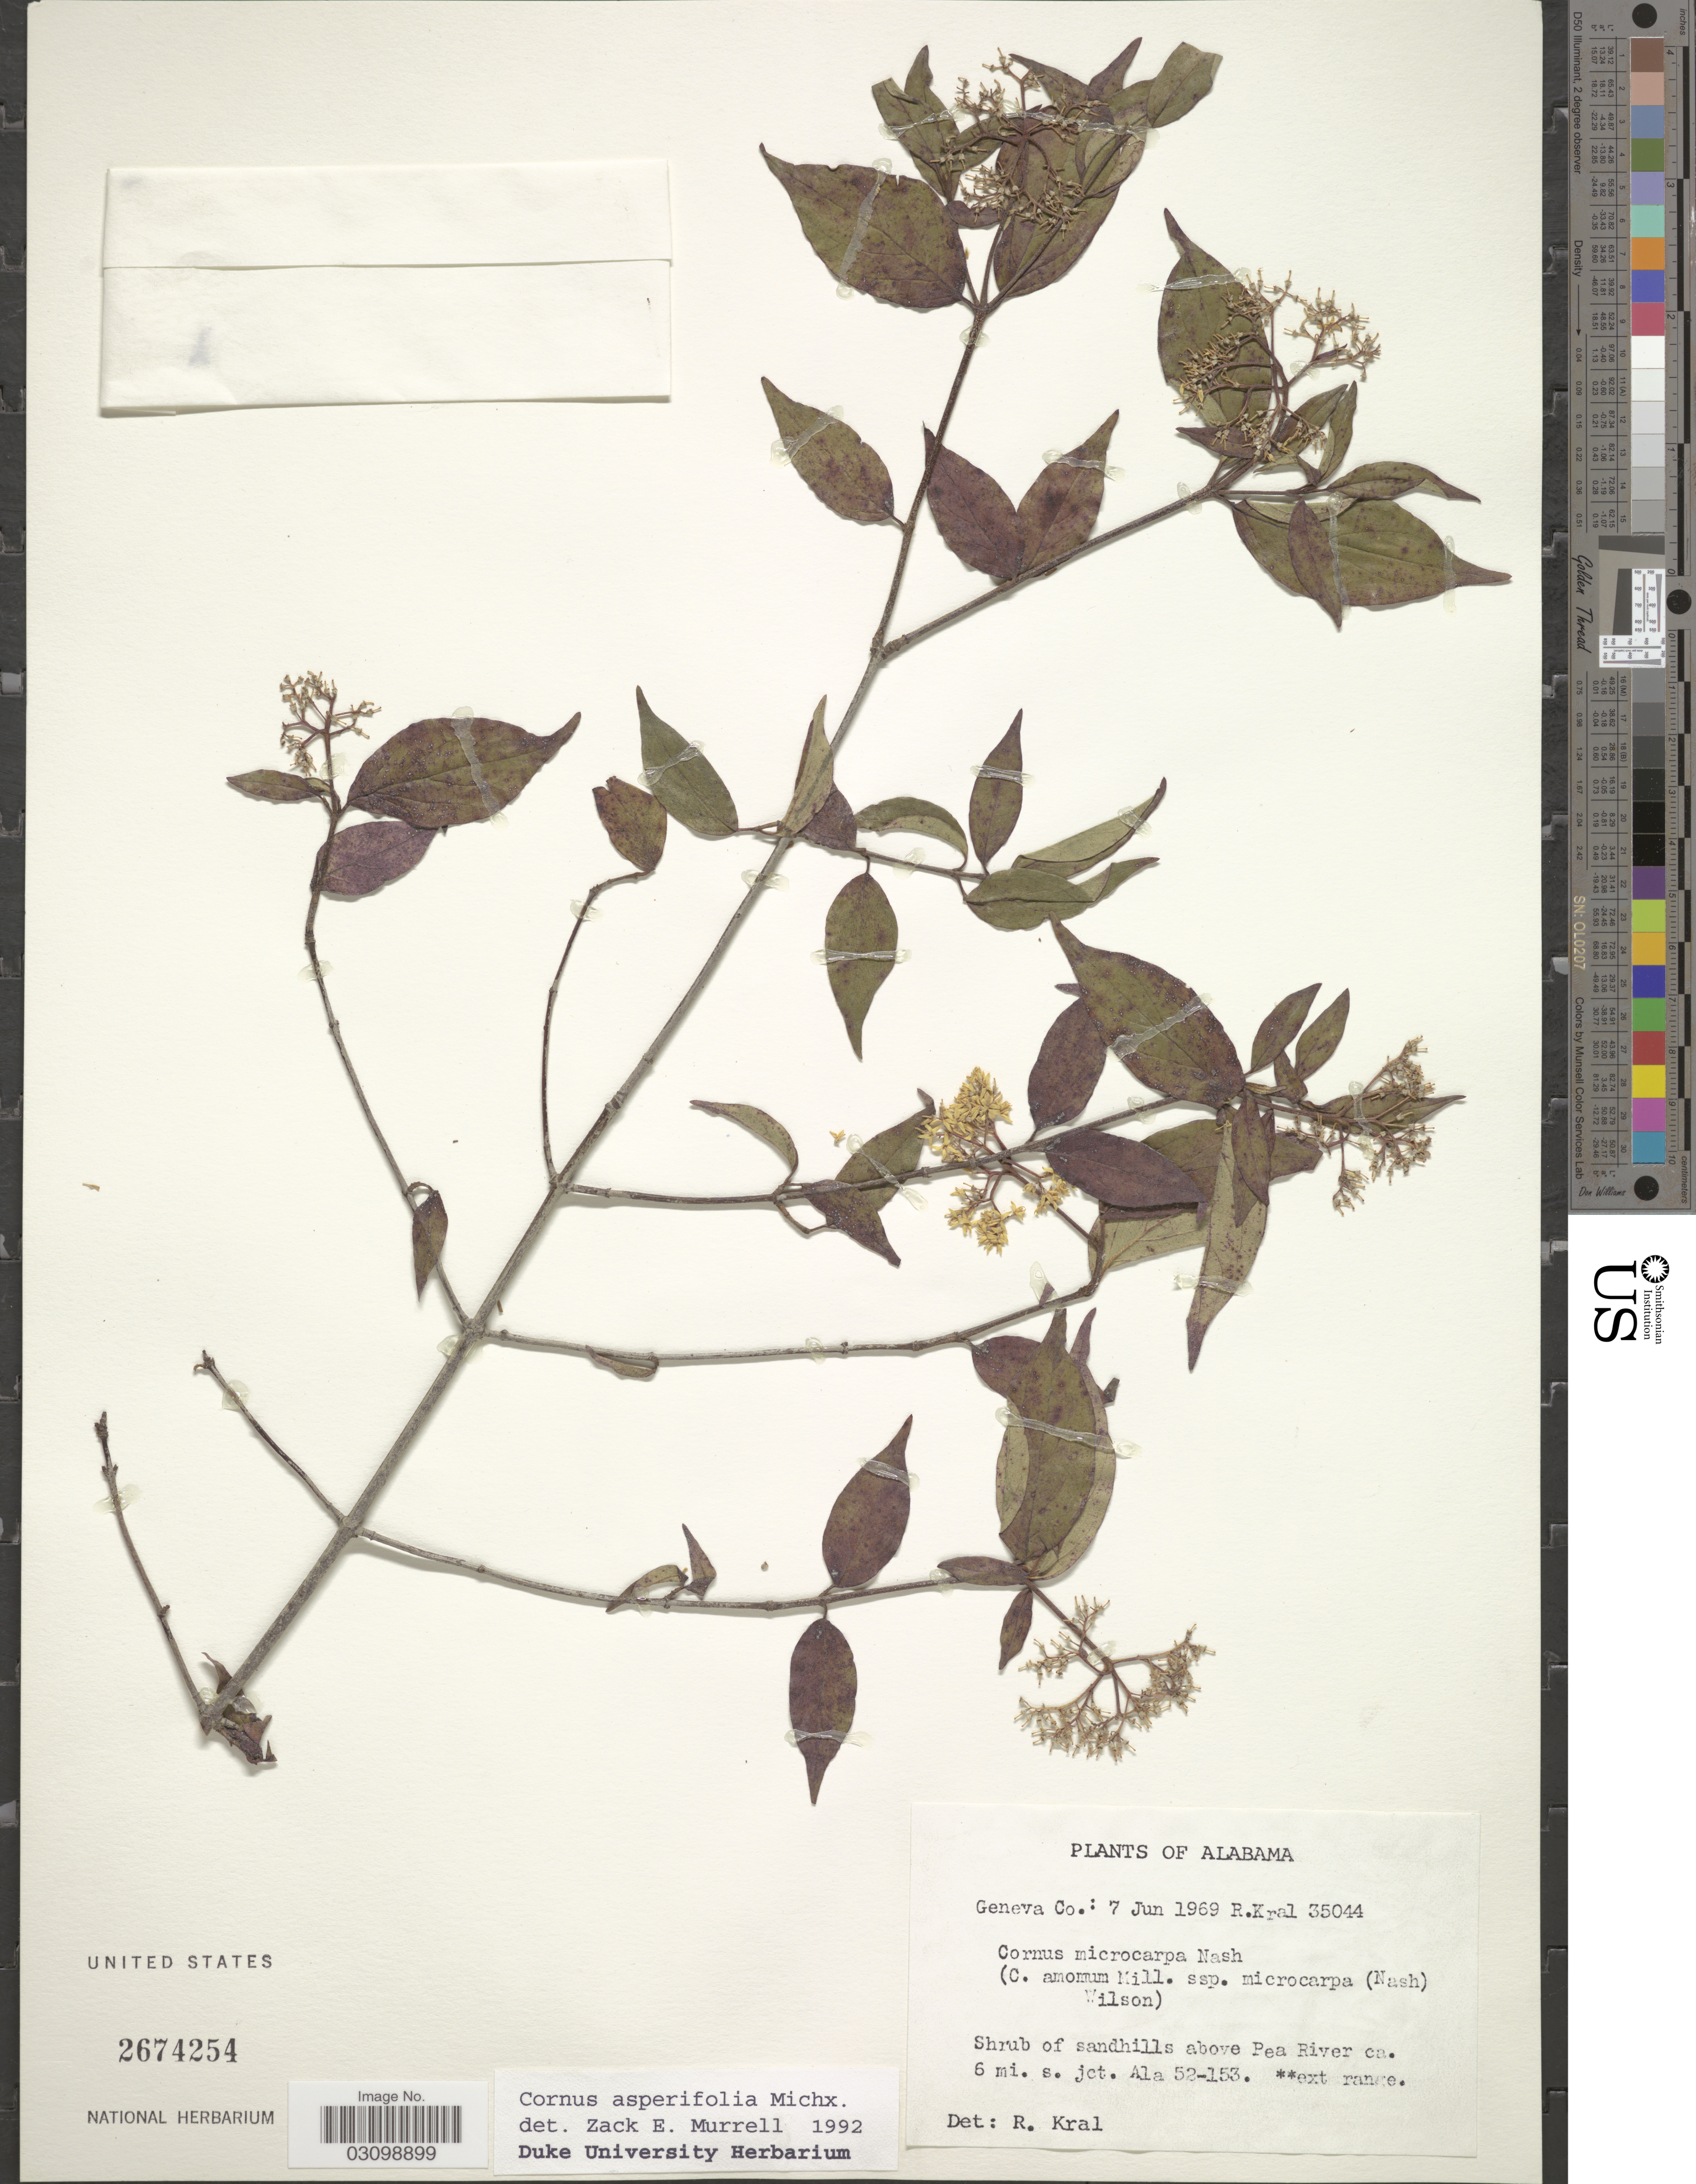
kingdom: Plantae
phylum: Tracheophyta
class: Magnoliopsida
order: Cornales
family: Cornaceae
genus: Cornus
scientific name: Cornus asperifolia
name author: Michx.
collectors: R. Kral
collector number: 35044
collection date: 1969-06-07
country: United States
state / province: Alabama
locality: Geneva Co. Shrub of sandhills above Pea River ca. 6 mi. s. jct. Ala 52-153.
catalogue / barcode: US 2674254